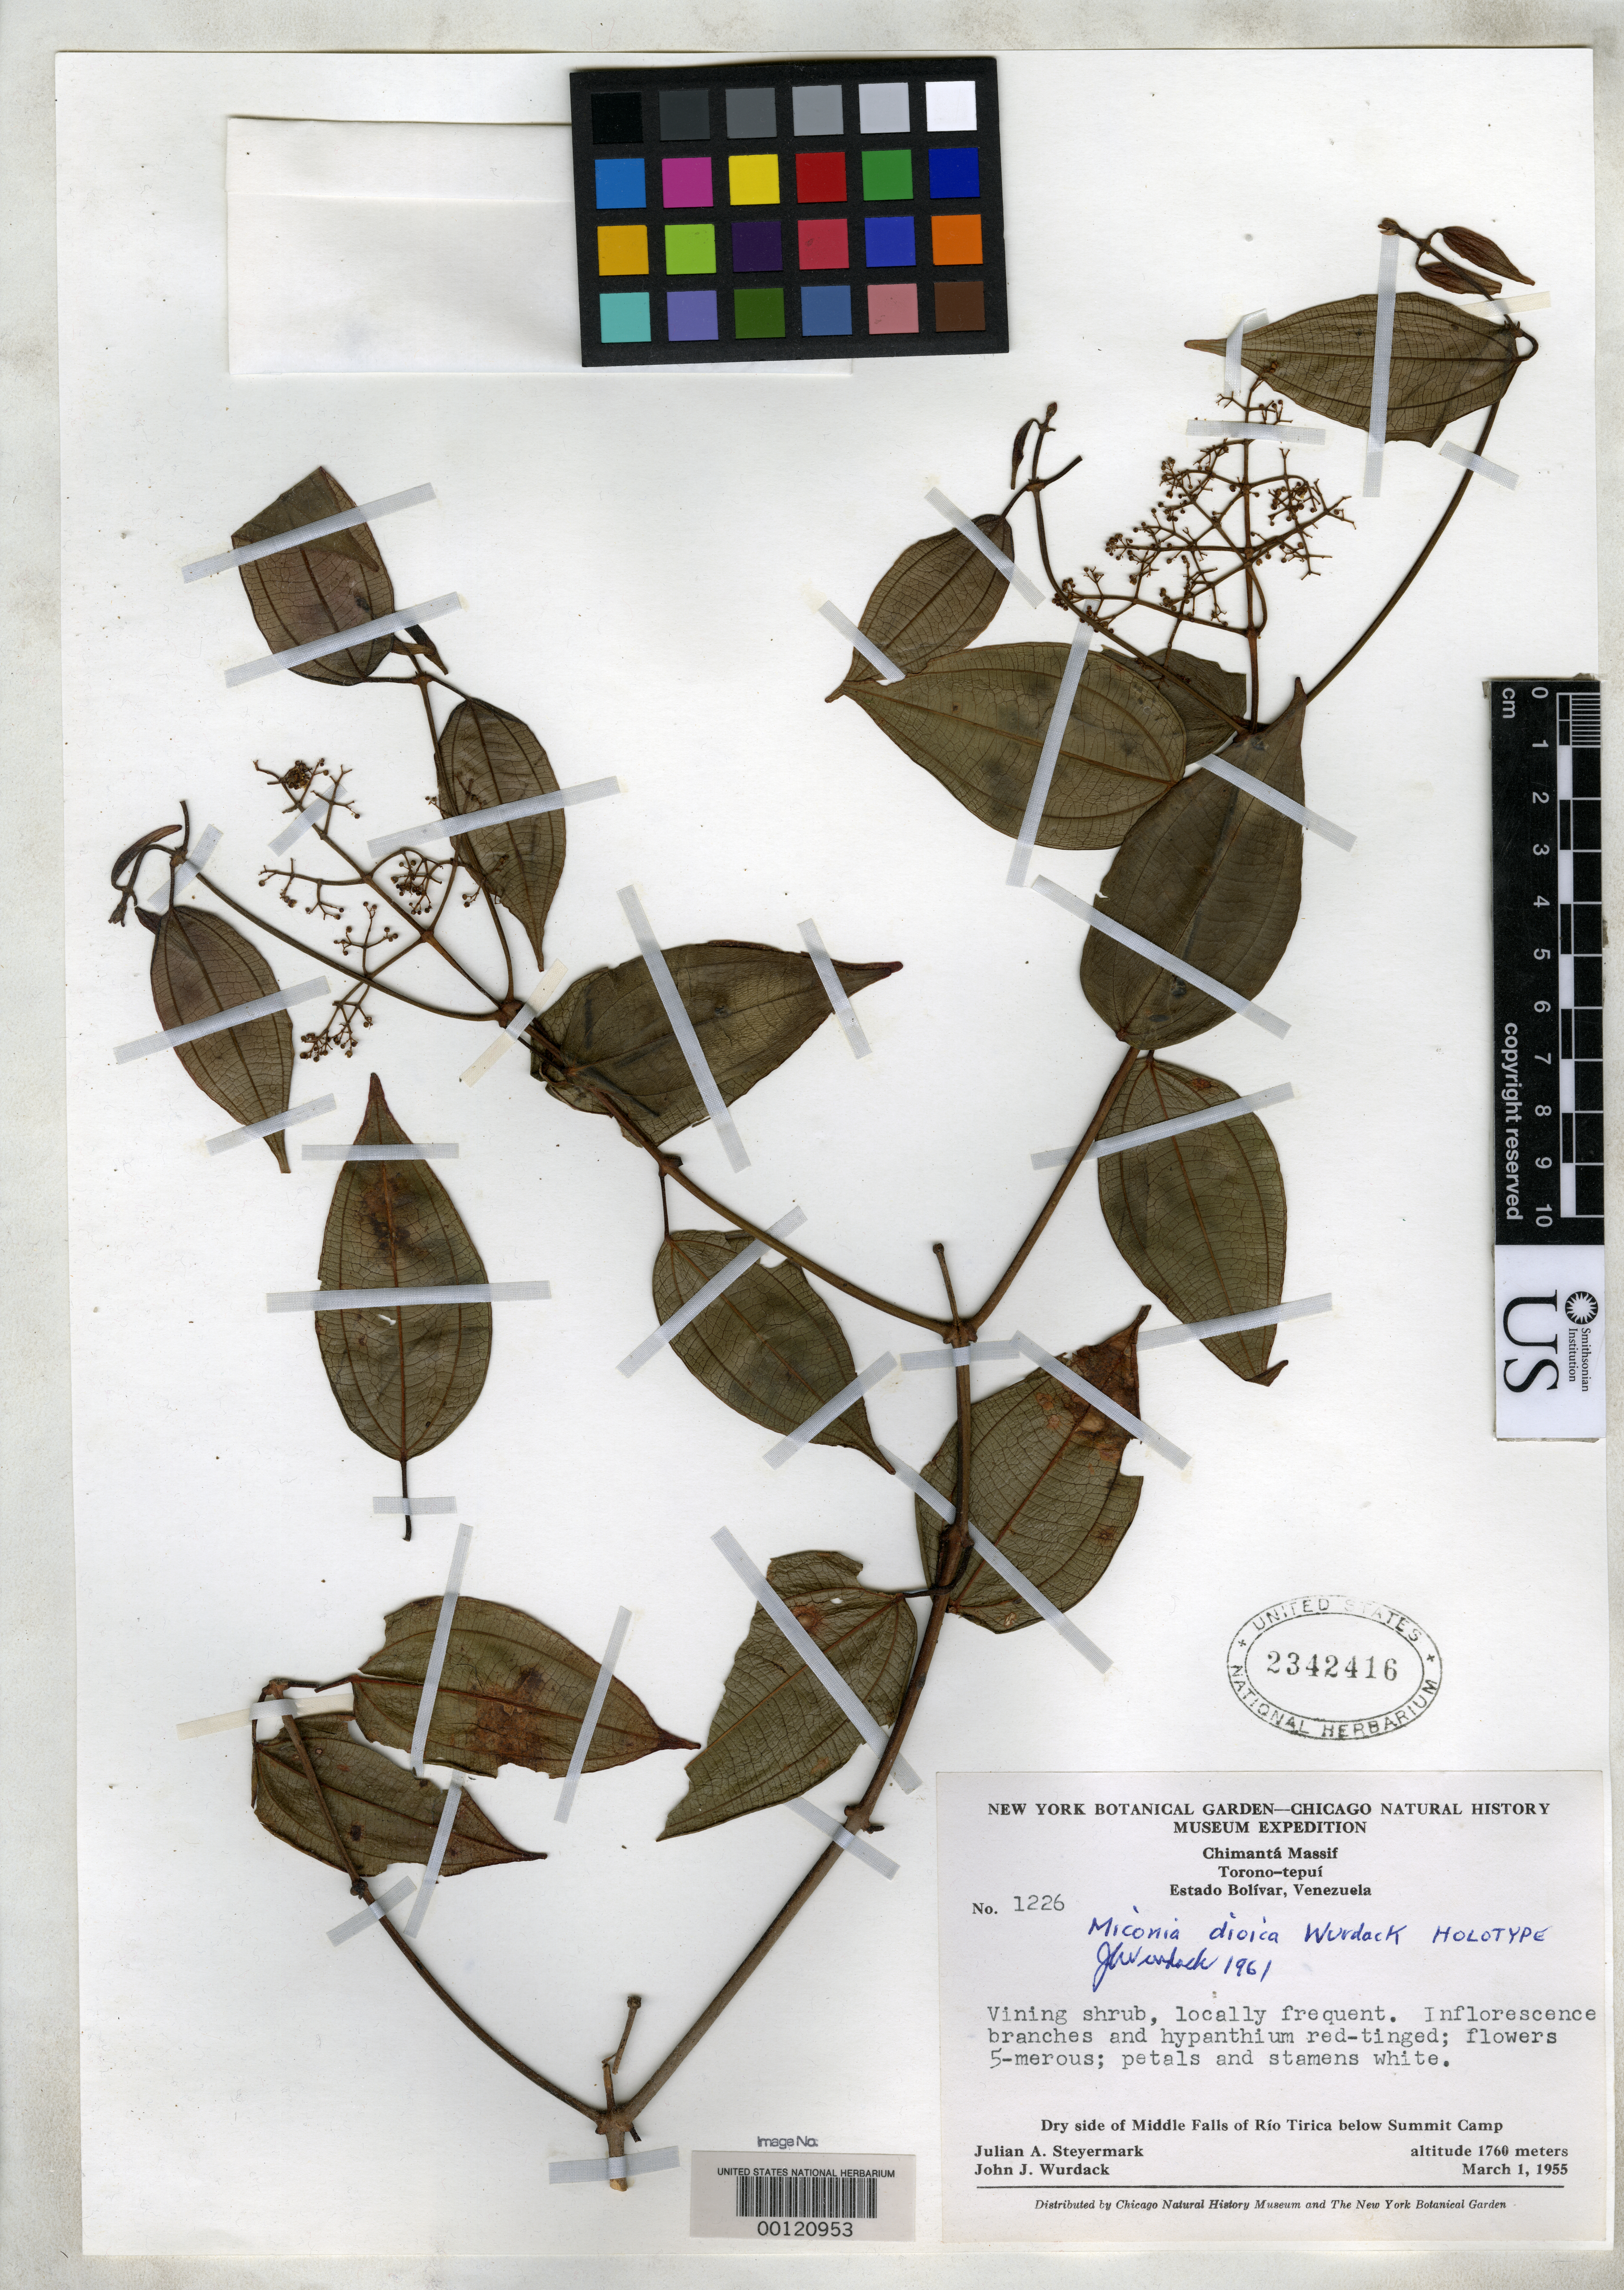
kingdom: Plantae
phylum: Tracheophyta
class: Magnoliopsida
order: Myrtales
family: Melastomataceae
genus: Miconia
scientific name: Miconia dioica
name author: Wurdack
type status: Holotype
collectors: J. Steyermark & J. J. Wurdack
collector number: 1226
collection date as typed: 01 Mar 1955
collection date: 1955-03-01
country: Venezuela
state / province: Bolivar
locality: Torona-Tepui.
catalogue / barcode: US 2342416